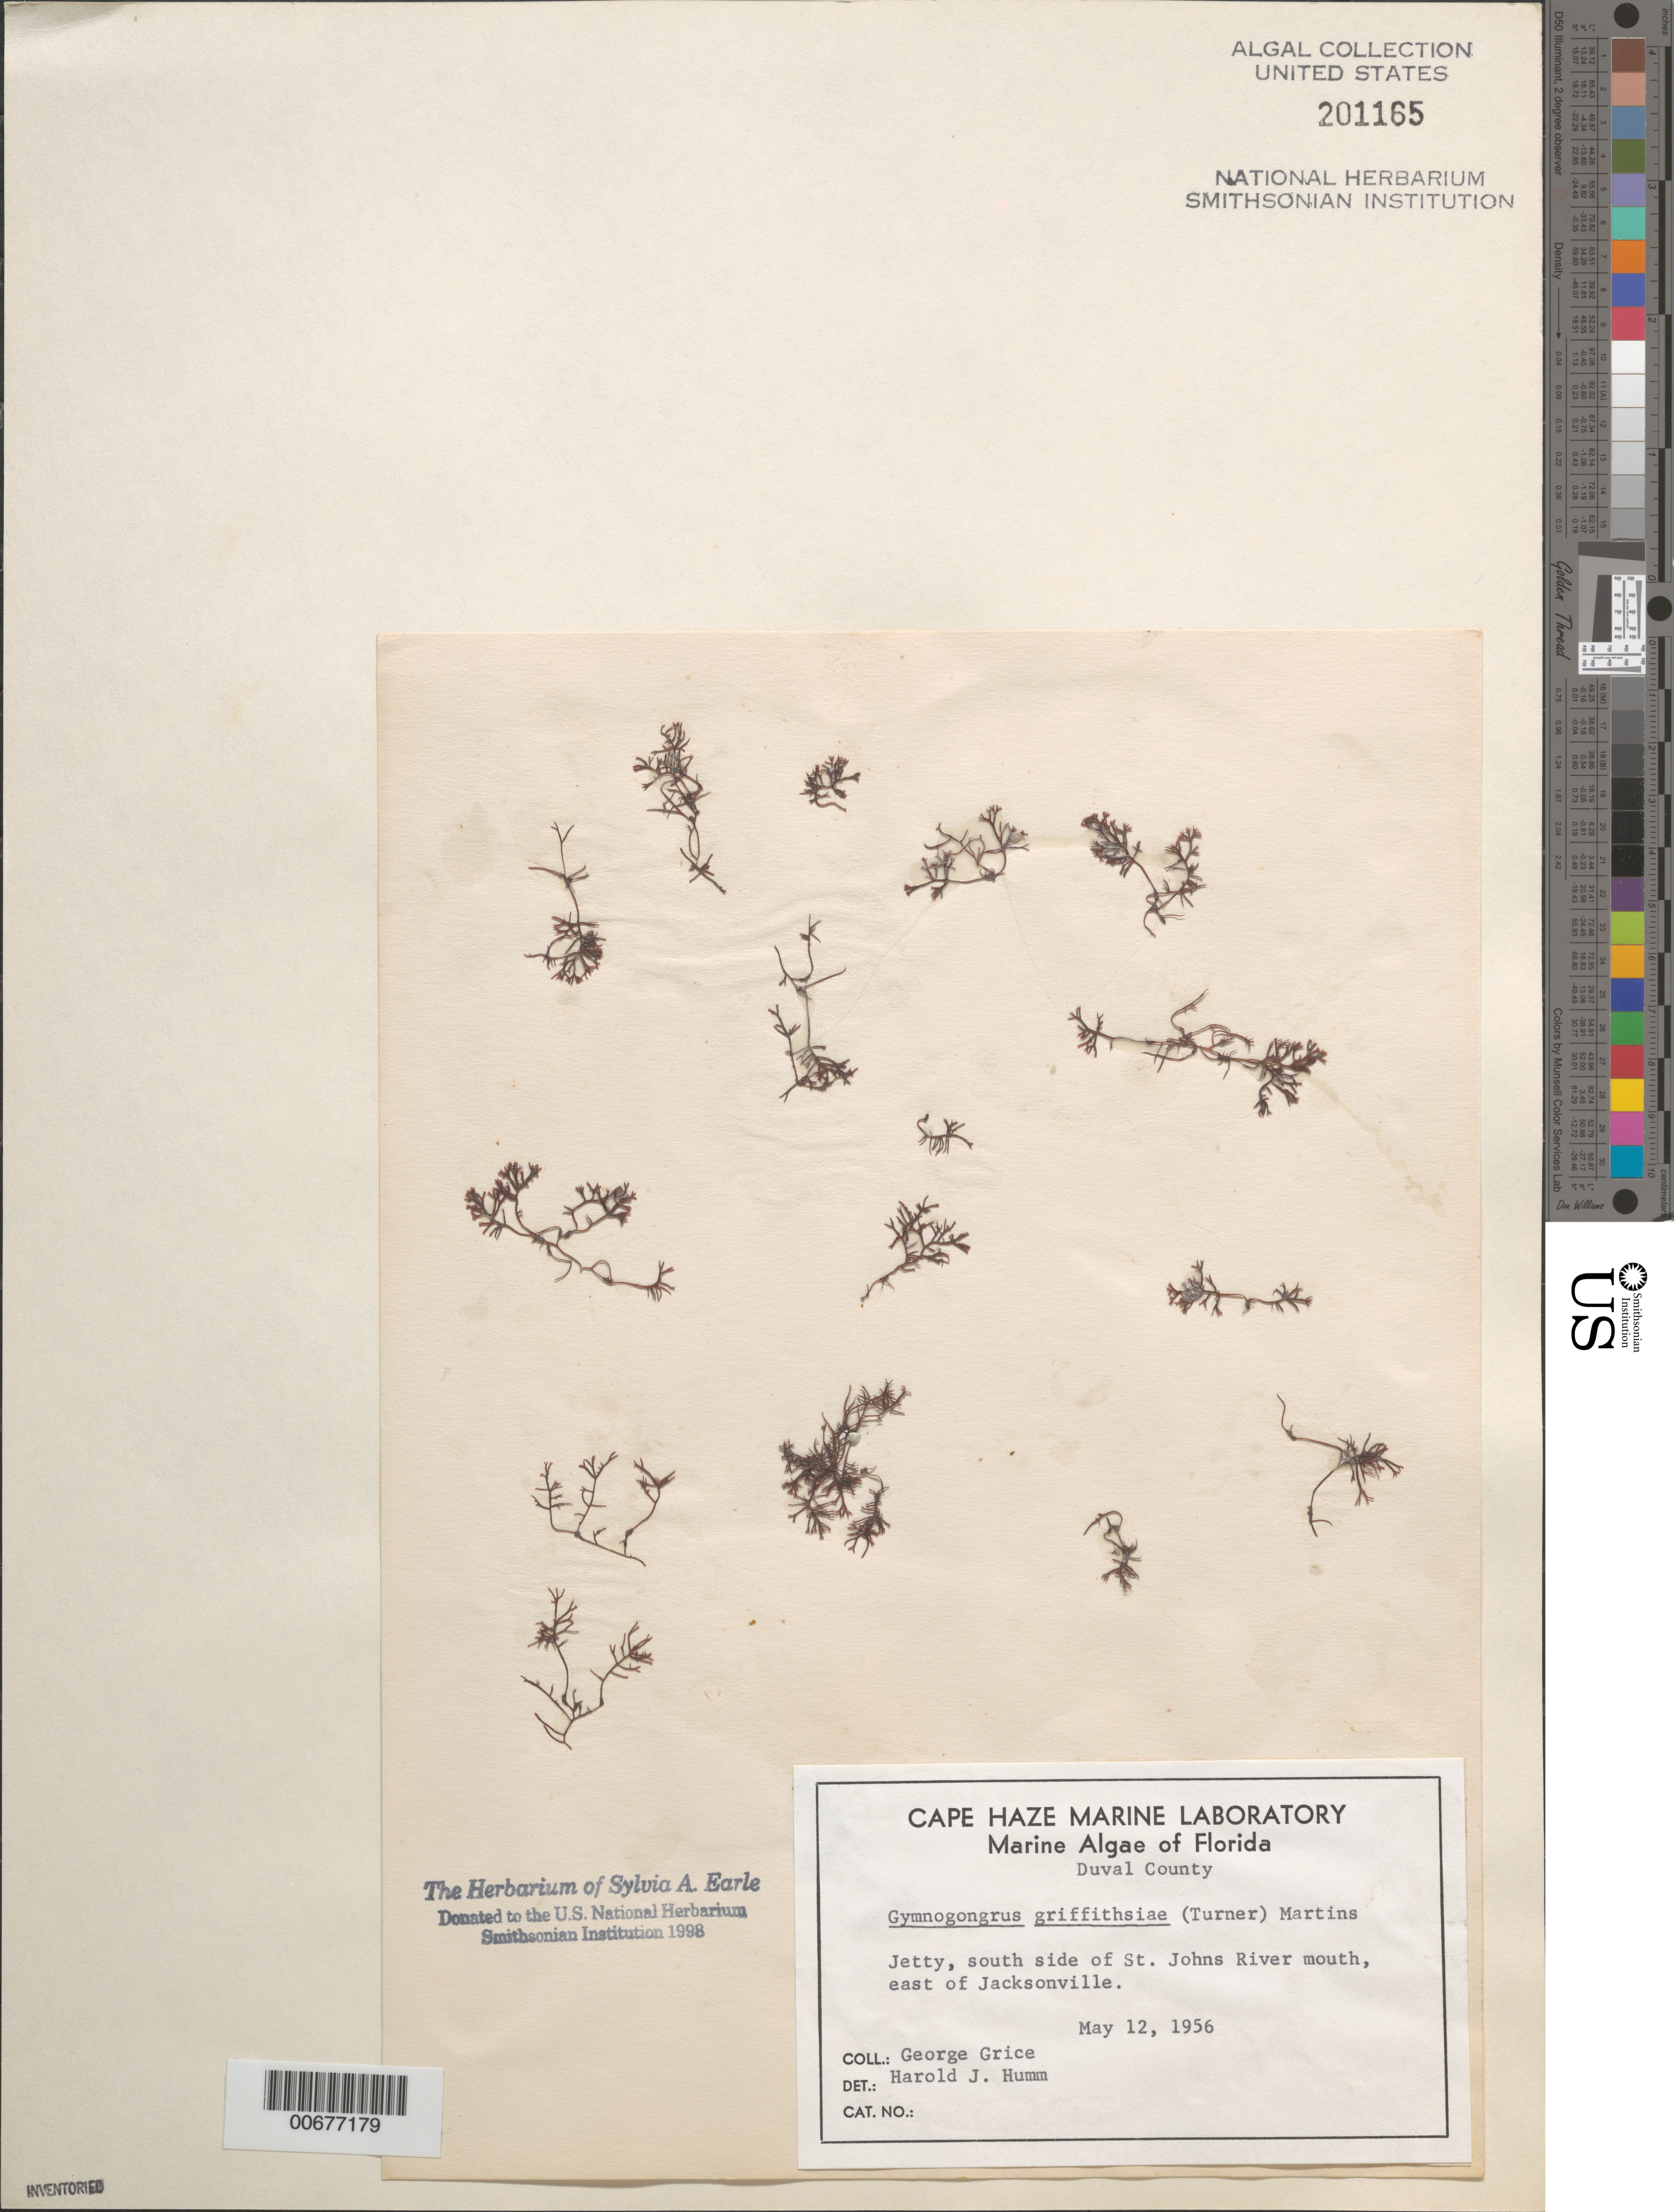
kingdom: Plantae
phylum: Rhodophyta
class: Florideophyceae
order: Gigartinales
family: Phyllophoraceae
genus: Gymnogongrus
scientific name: Gymnogongrus griffithsiae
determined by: Humm, Harold J.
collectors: G. Grice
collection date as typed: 12 May 1956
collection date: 1956-05-12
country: United States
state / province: Florida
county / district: Duval County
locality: St. Johns River mouth, south side, east of Jacksonville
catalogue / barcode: US 201165